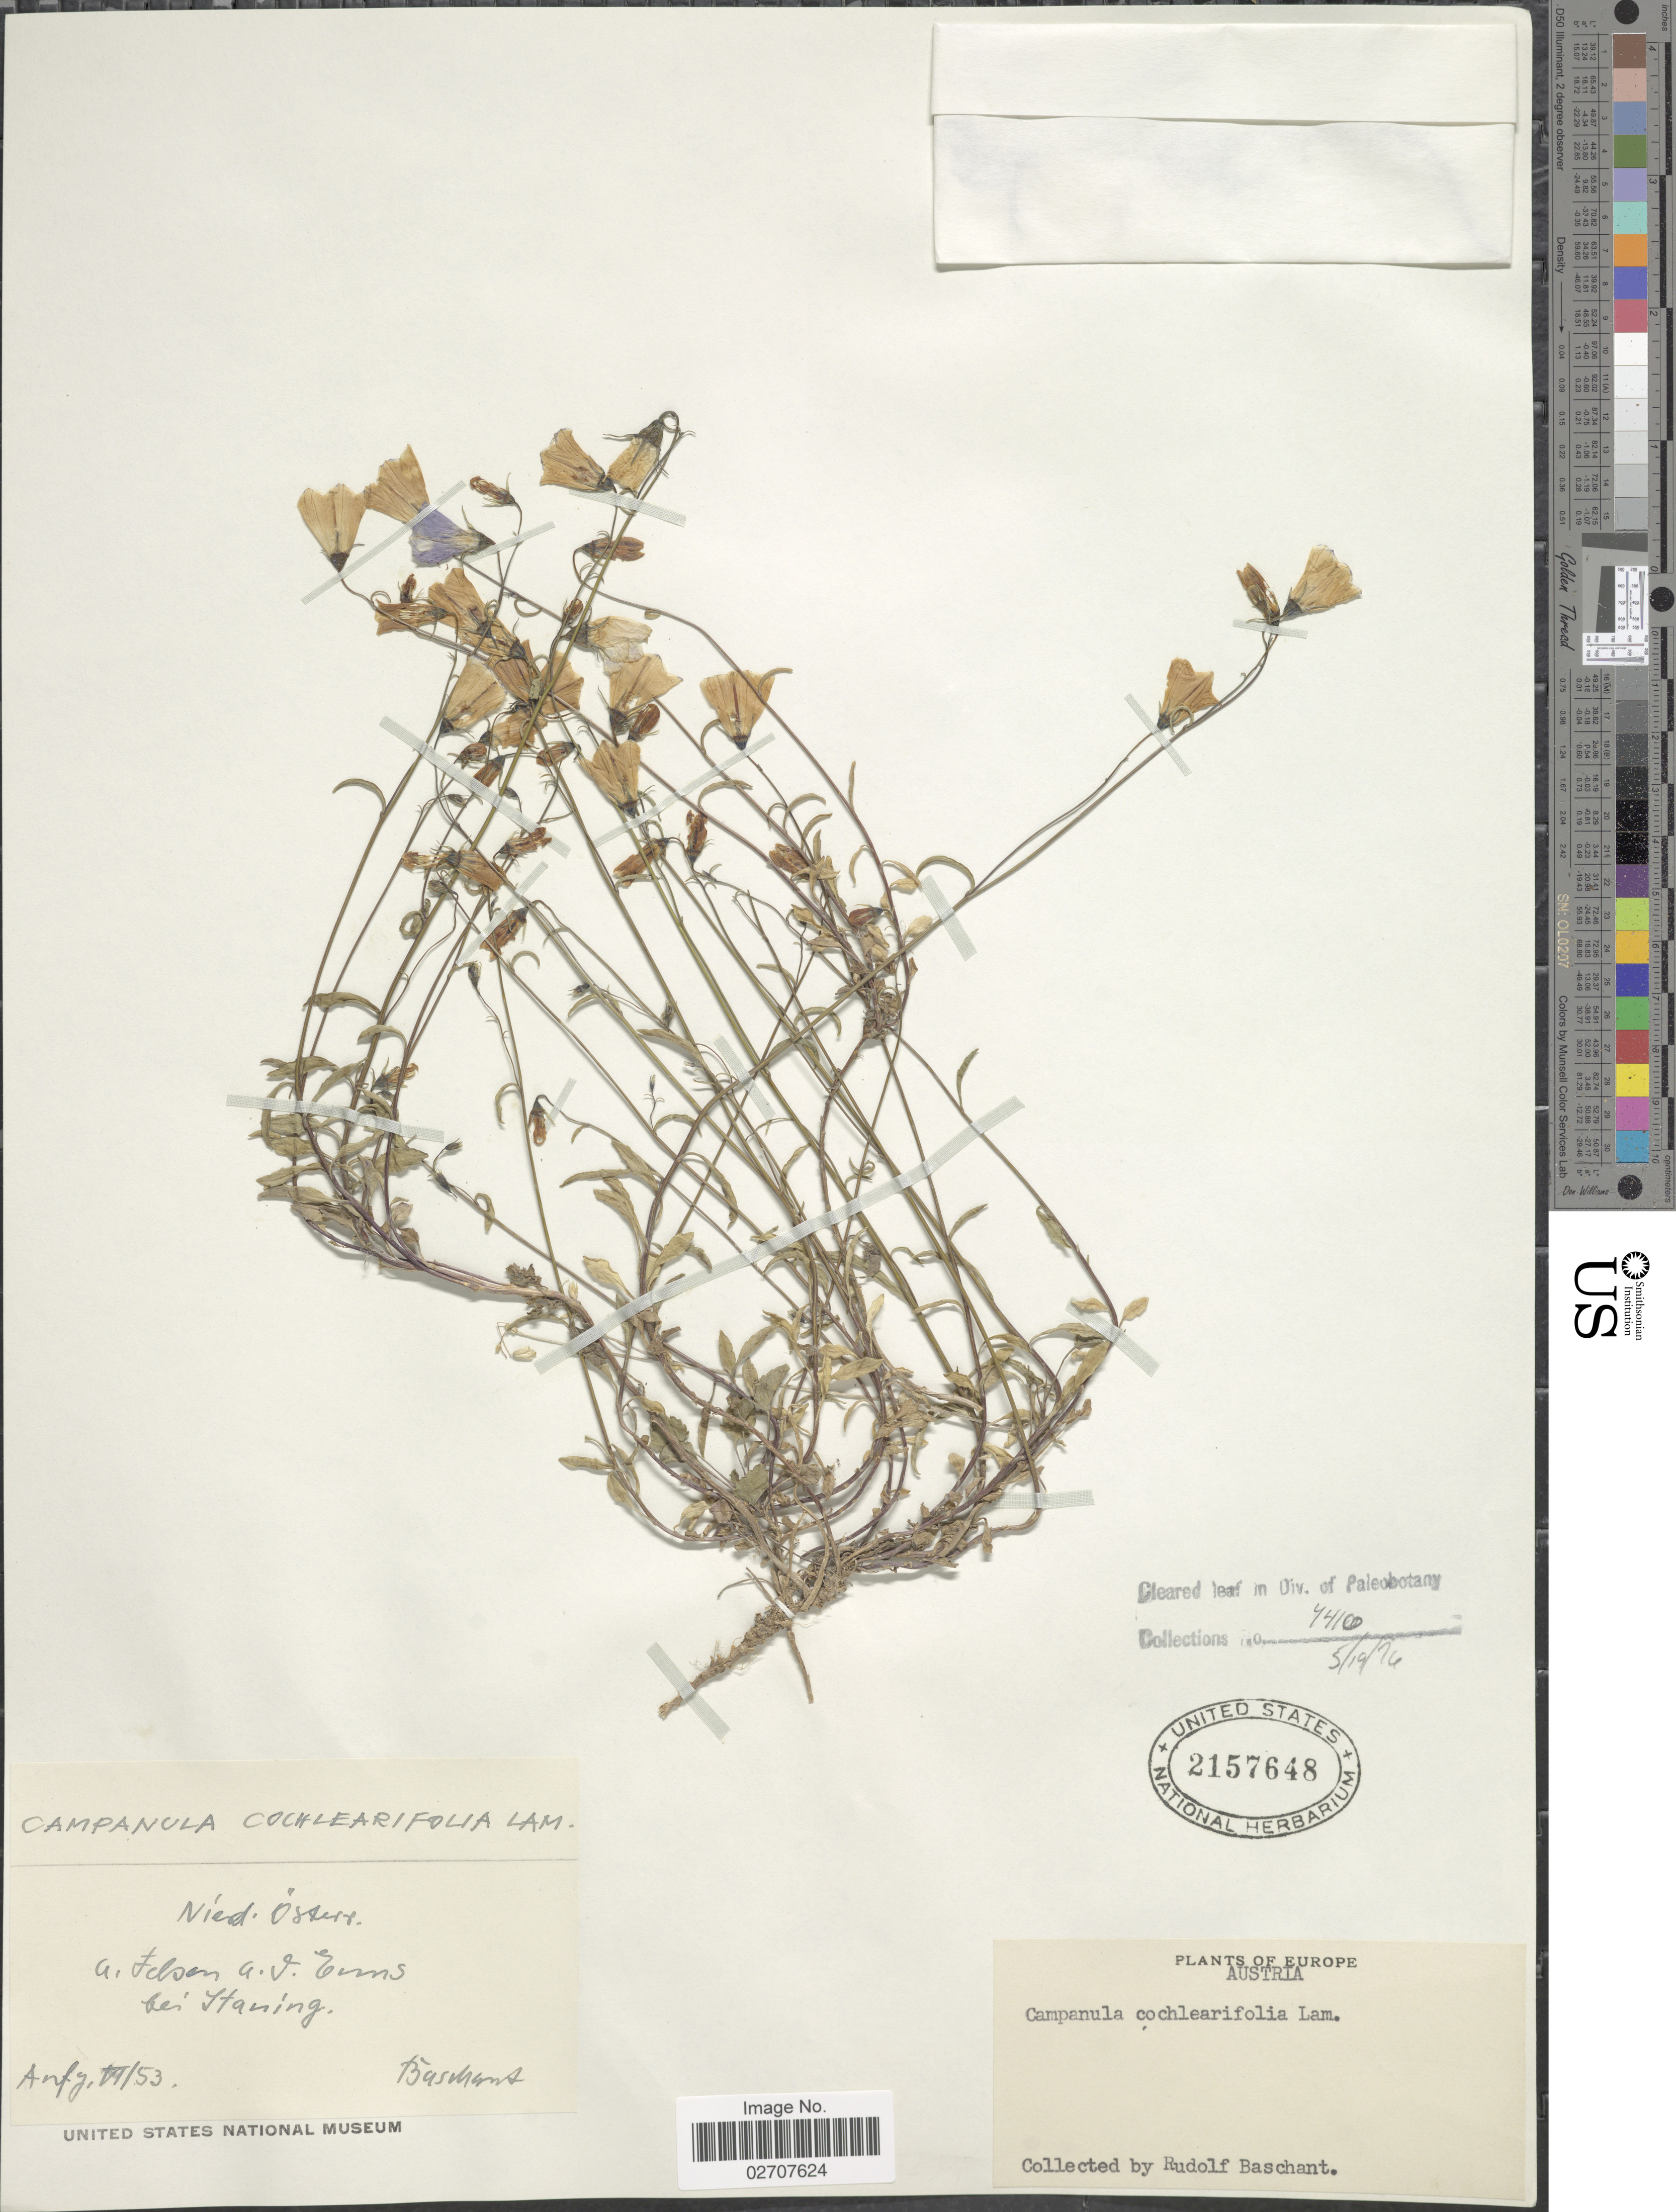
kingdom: Plantae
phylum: Tracheophyta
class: Magnoliopsida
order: Asterales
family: Campanulaceae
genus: Campanula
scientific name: Campanula cochleariifolia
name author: Lam.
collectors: R. Baschant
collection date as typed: Transcribed d/m/y: 9/8/53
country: Austria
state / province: Niederosterreich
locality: A. Felsen a. v. Envs. [interpreted] bei Staning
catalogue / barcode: US 2157648